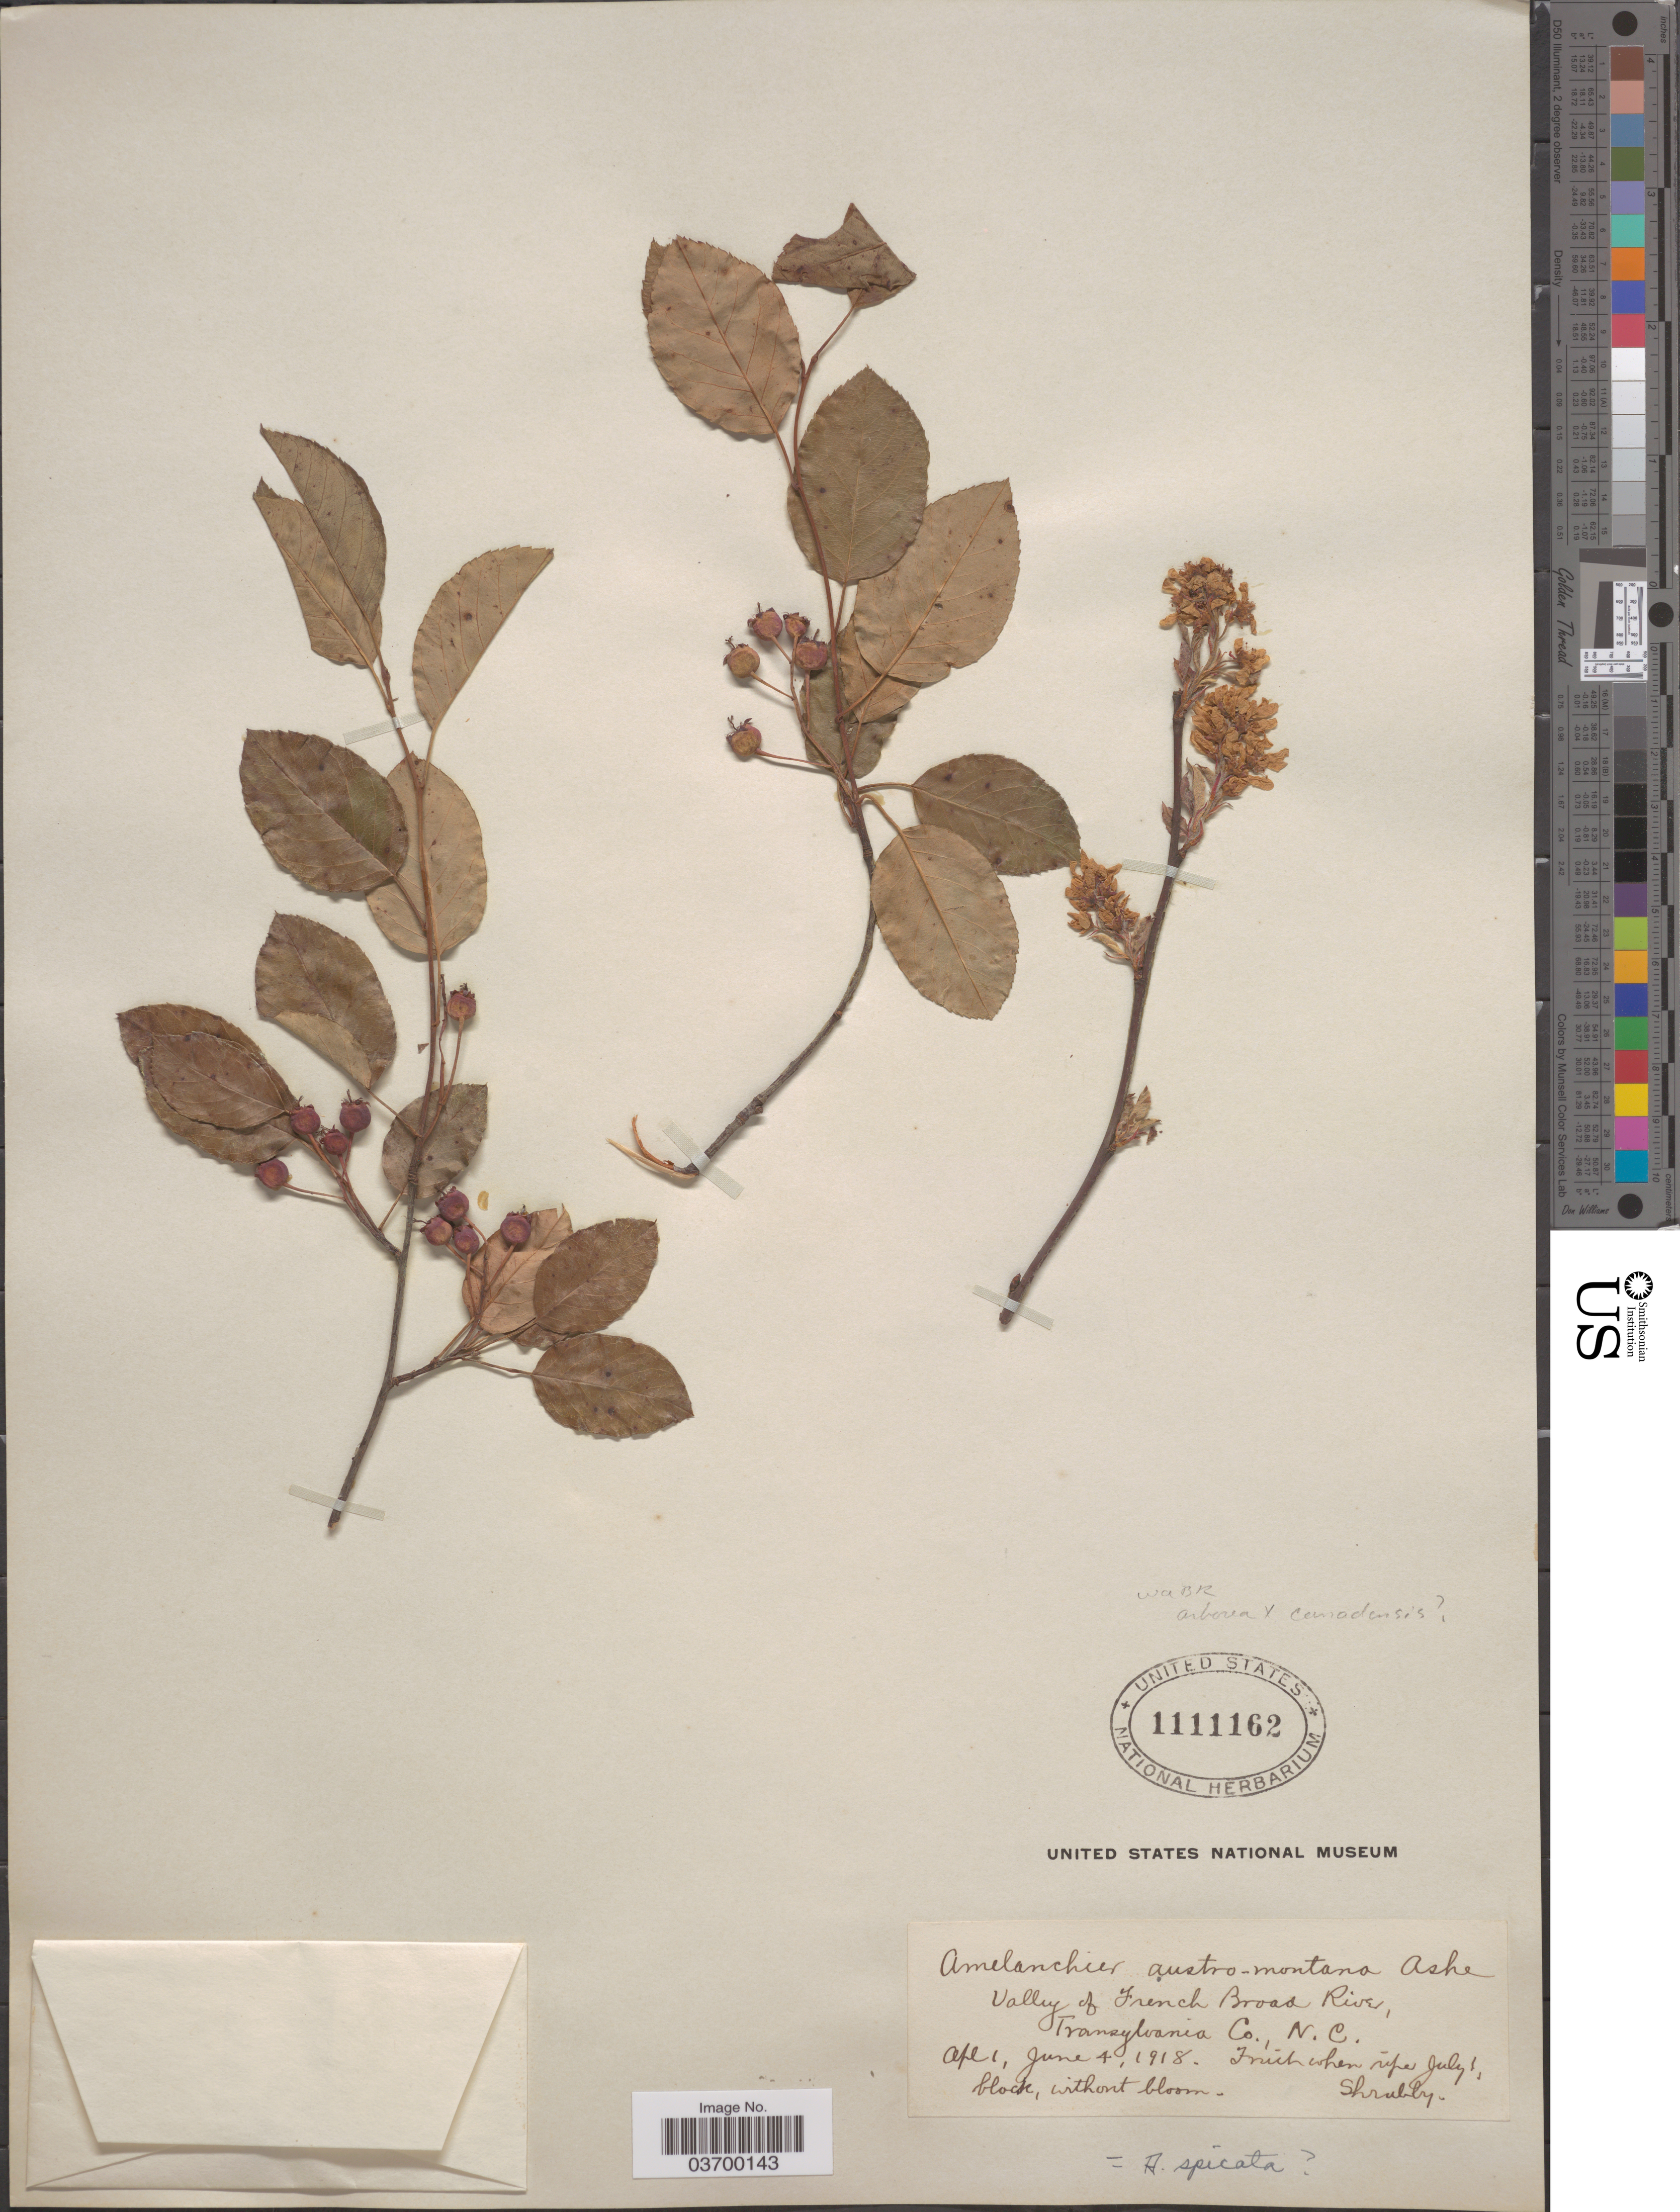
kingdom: Plantae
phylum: Tracheophyta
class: Magnoliopsida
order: Rosales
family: Rosaceae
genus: Amelanchier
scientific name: Amelanchier arborea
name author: (F. Michx.) Fernald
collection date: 1918-04-01/1918-06-04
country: United States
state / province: North Carolina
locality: Valley of French Broad River, Transylvania Co.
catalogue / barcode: US 1111162